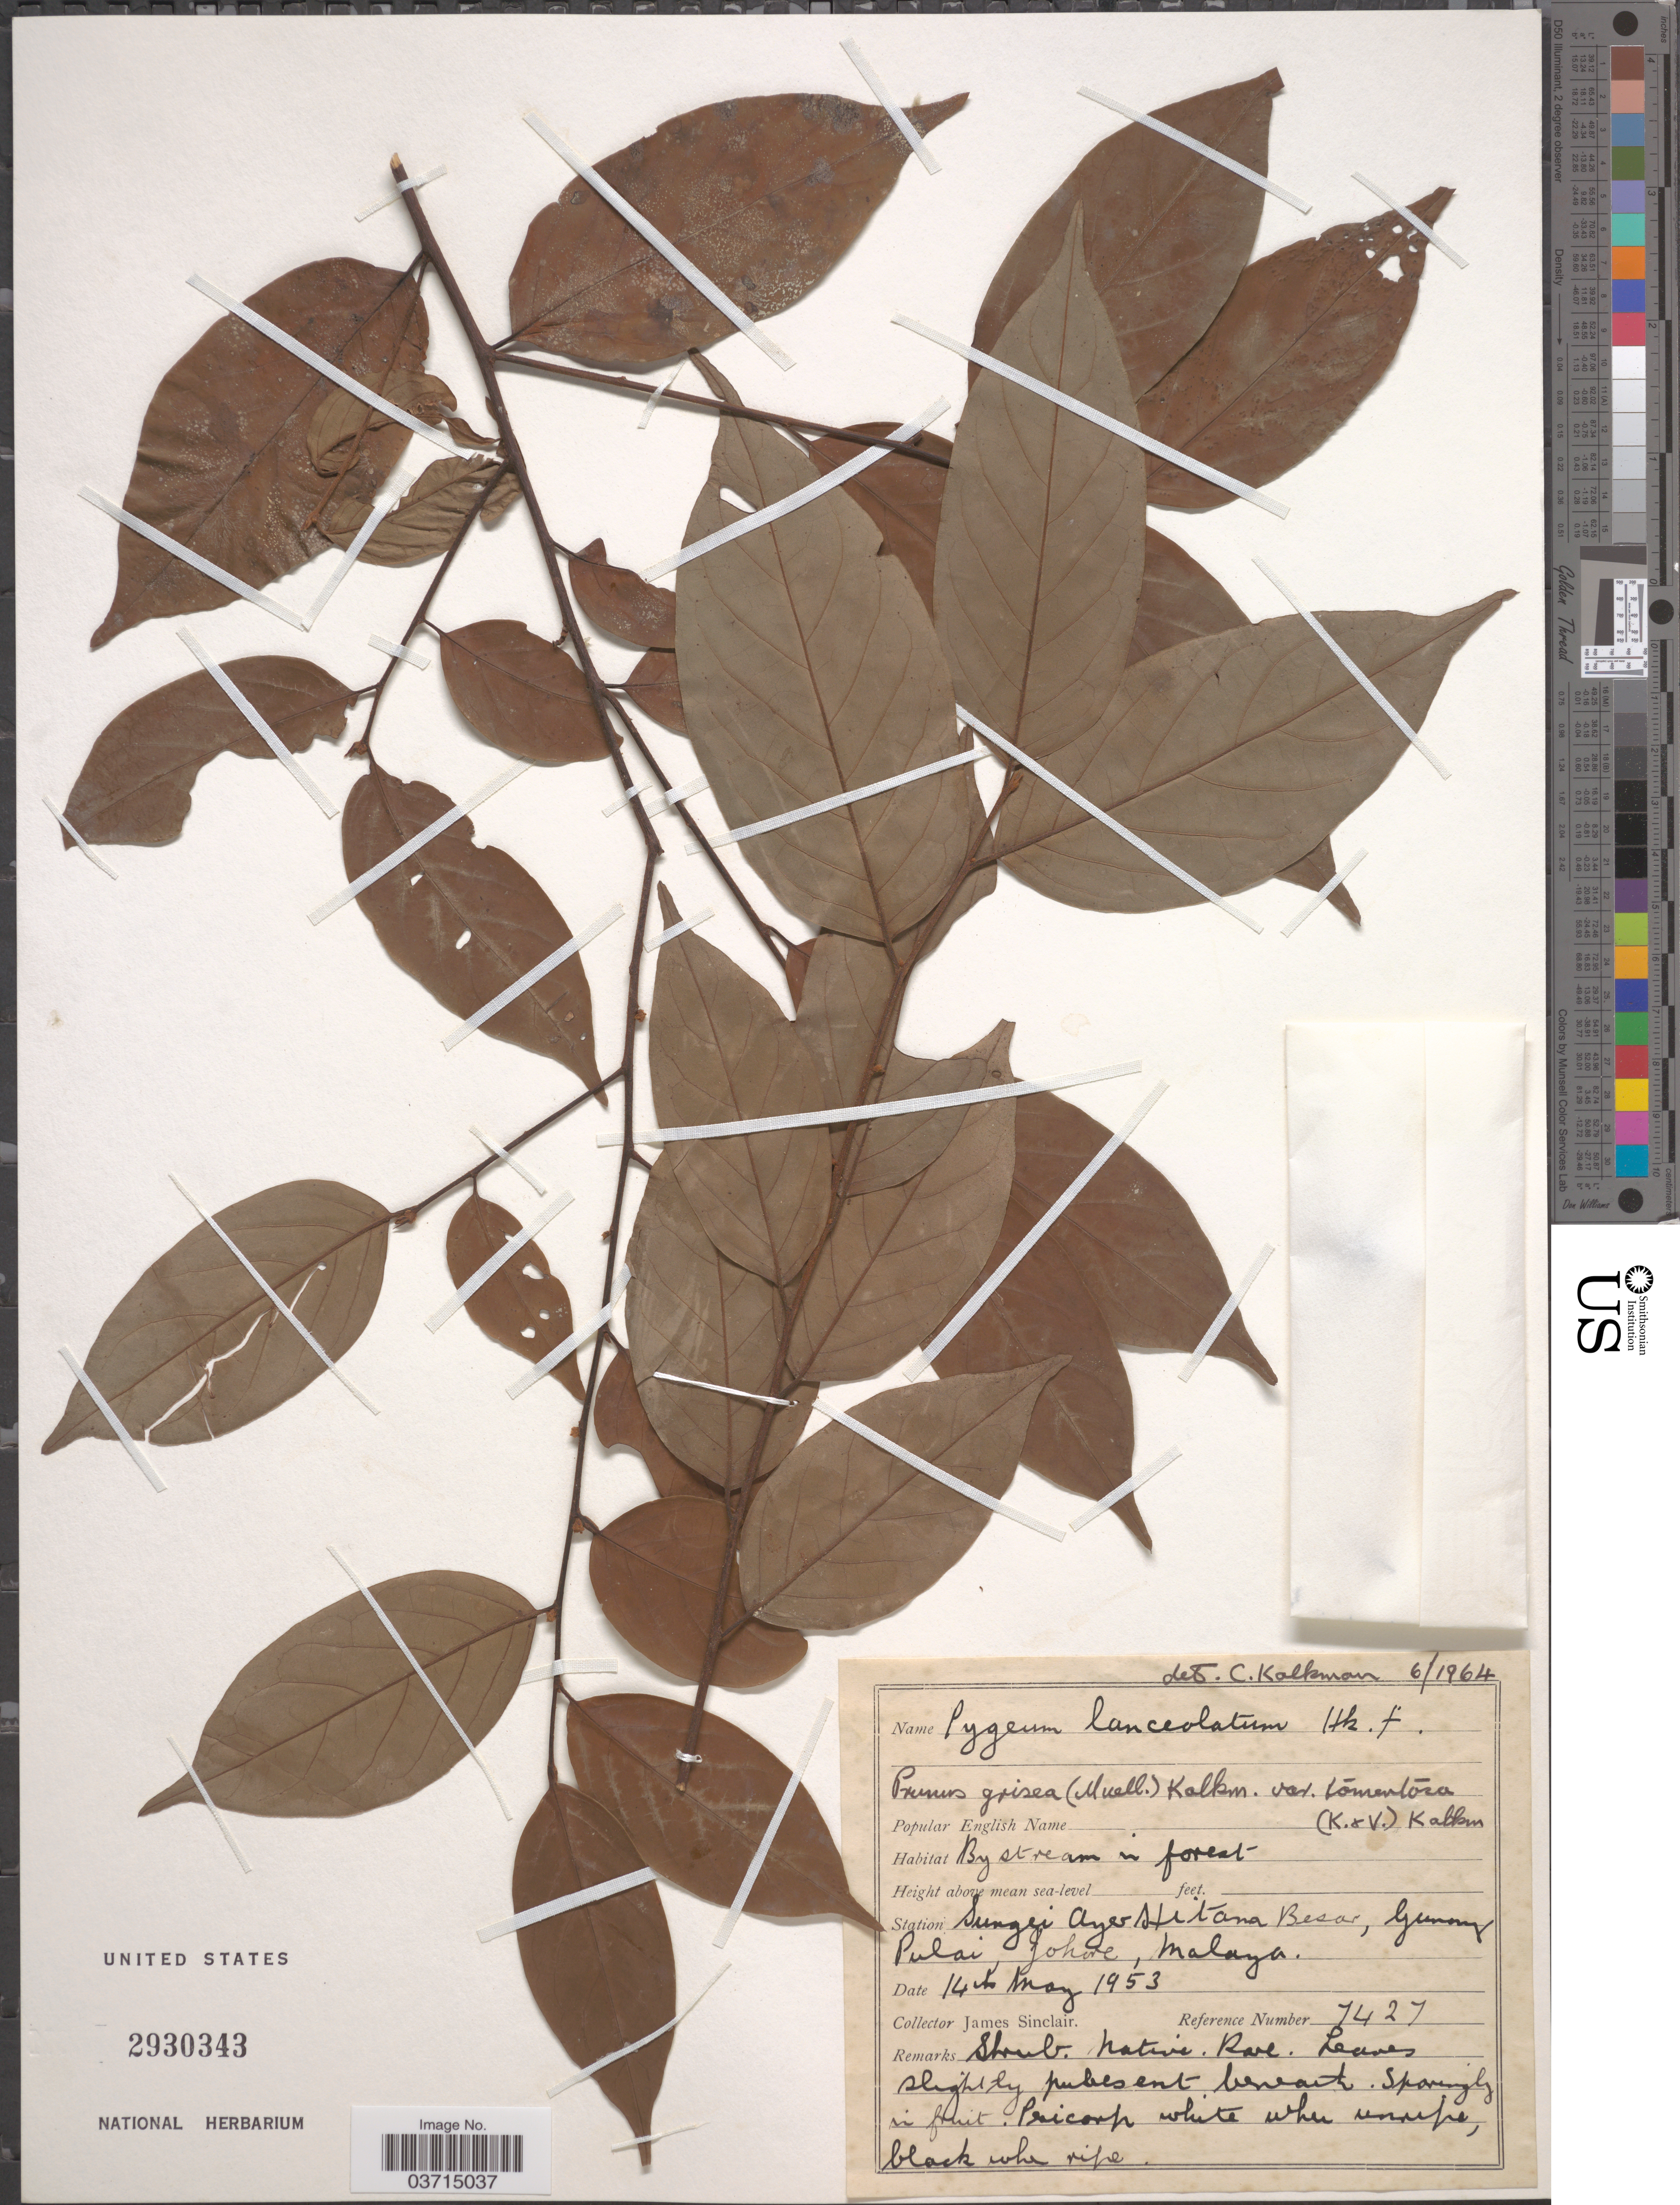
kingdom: Plantae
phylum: Tracheophyta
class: Magnoliopsida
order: Rosales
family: Rosaceae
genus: Prunus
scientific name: Prunus grisea var. grisea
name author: (Blume ex K. Müller) Kalkman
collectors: J. Sinclair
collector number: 7427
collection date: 1953-05-14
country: Malaysia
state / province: Johor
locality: Station Sungei Ayer Hitama Besar, Gunong Pulai, Johore, Malaya.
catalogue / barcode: US 2930343